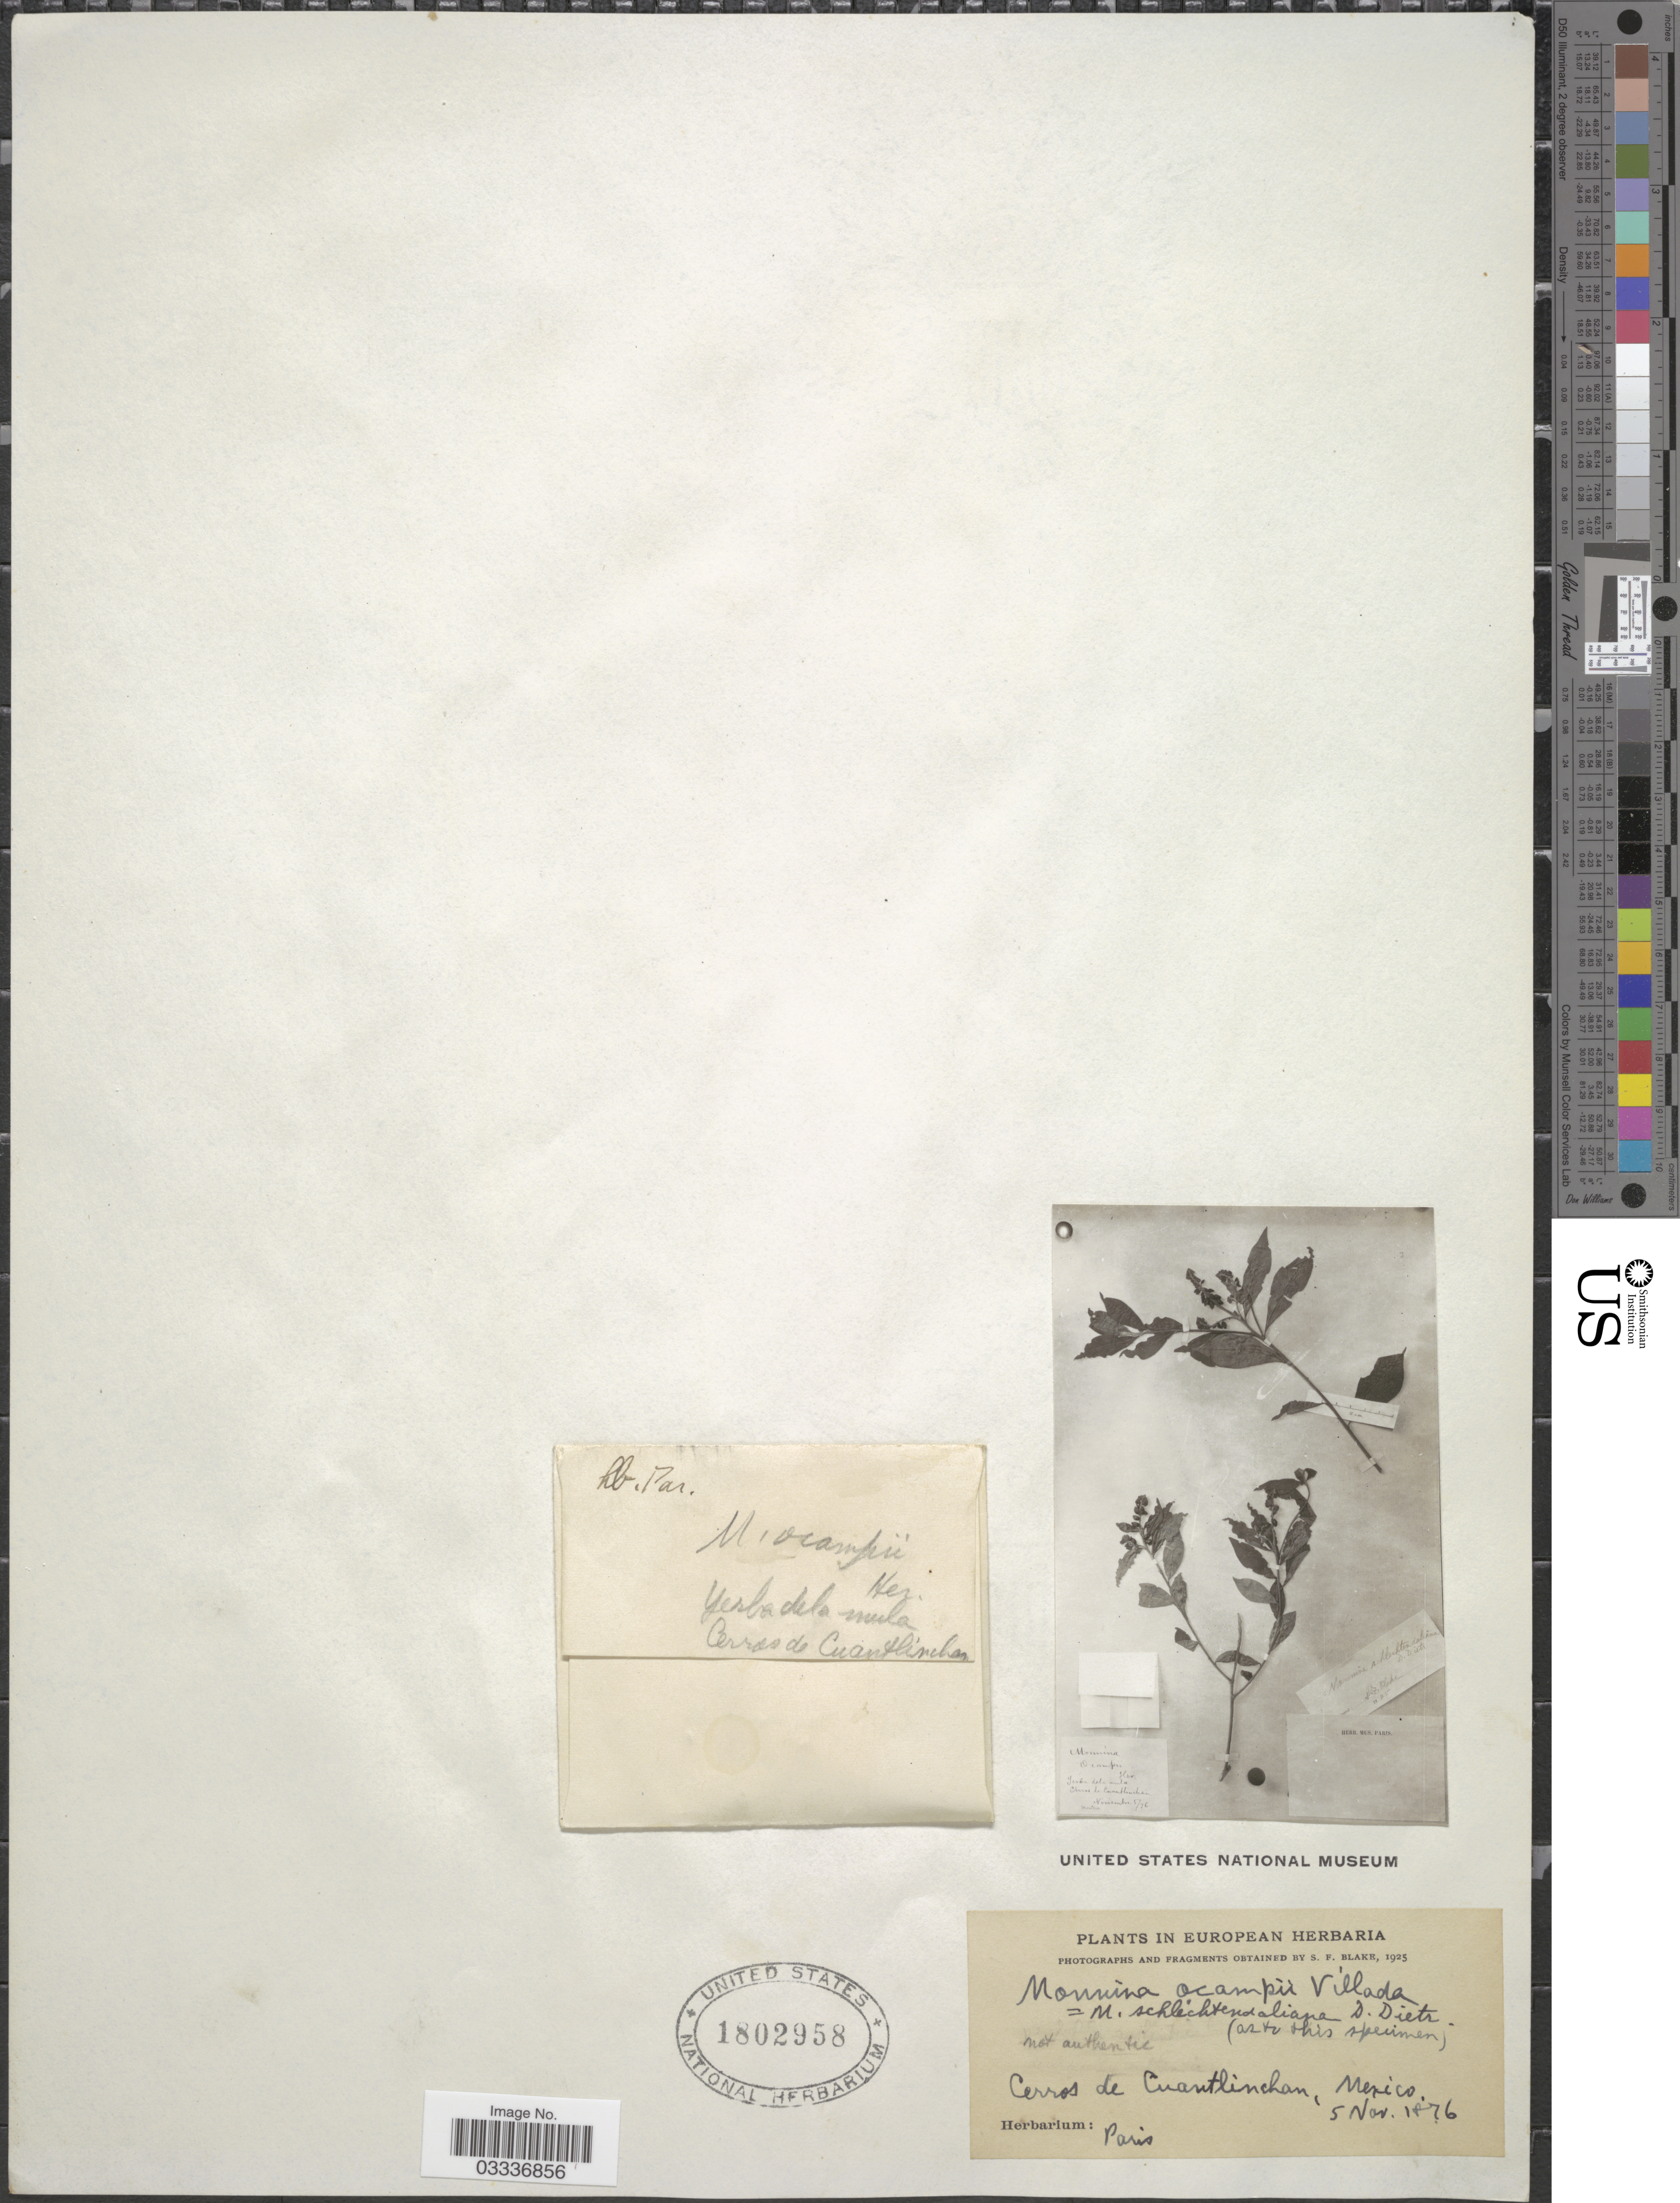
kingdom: Plantae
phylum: Tracheophyta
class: Magnoliopsida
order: Fabales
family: Polygalaceae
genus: Monnina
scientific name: Monnina schlechtendaliana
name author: D. Dietr.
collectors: ex herb. Paris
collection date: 1876-11-05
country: Mexico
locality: Cerros de Cuantlinchan.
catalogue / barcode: US 1802958